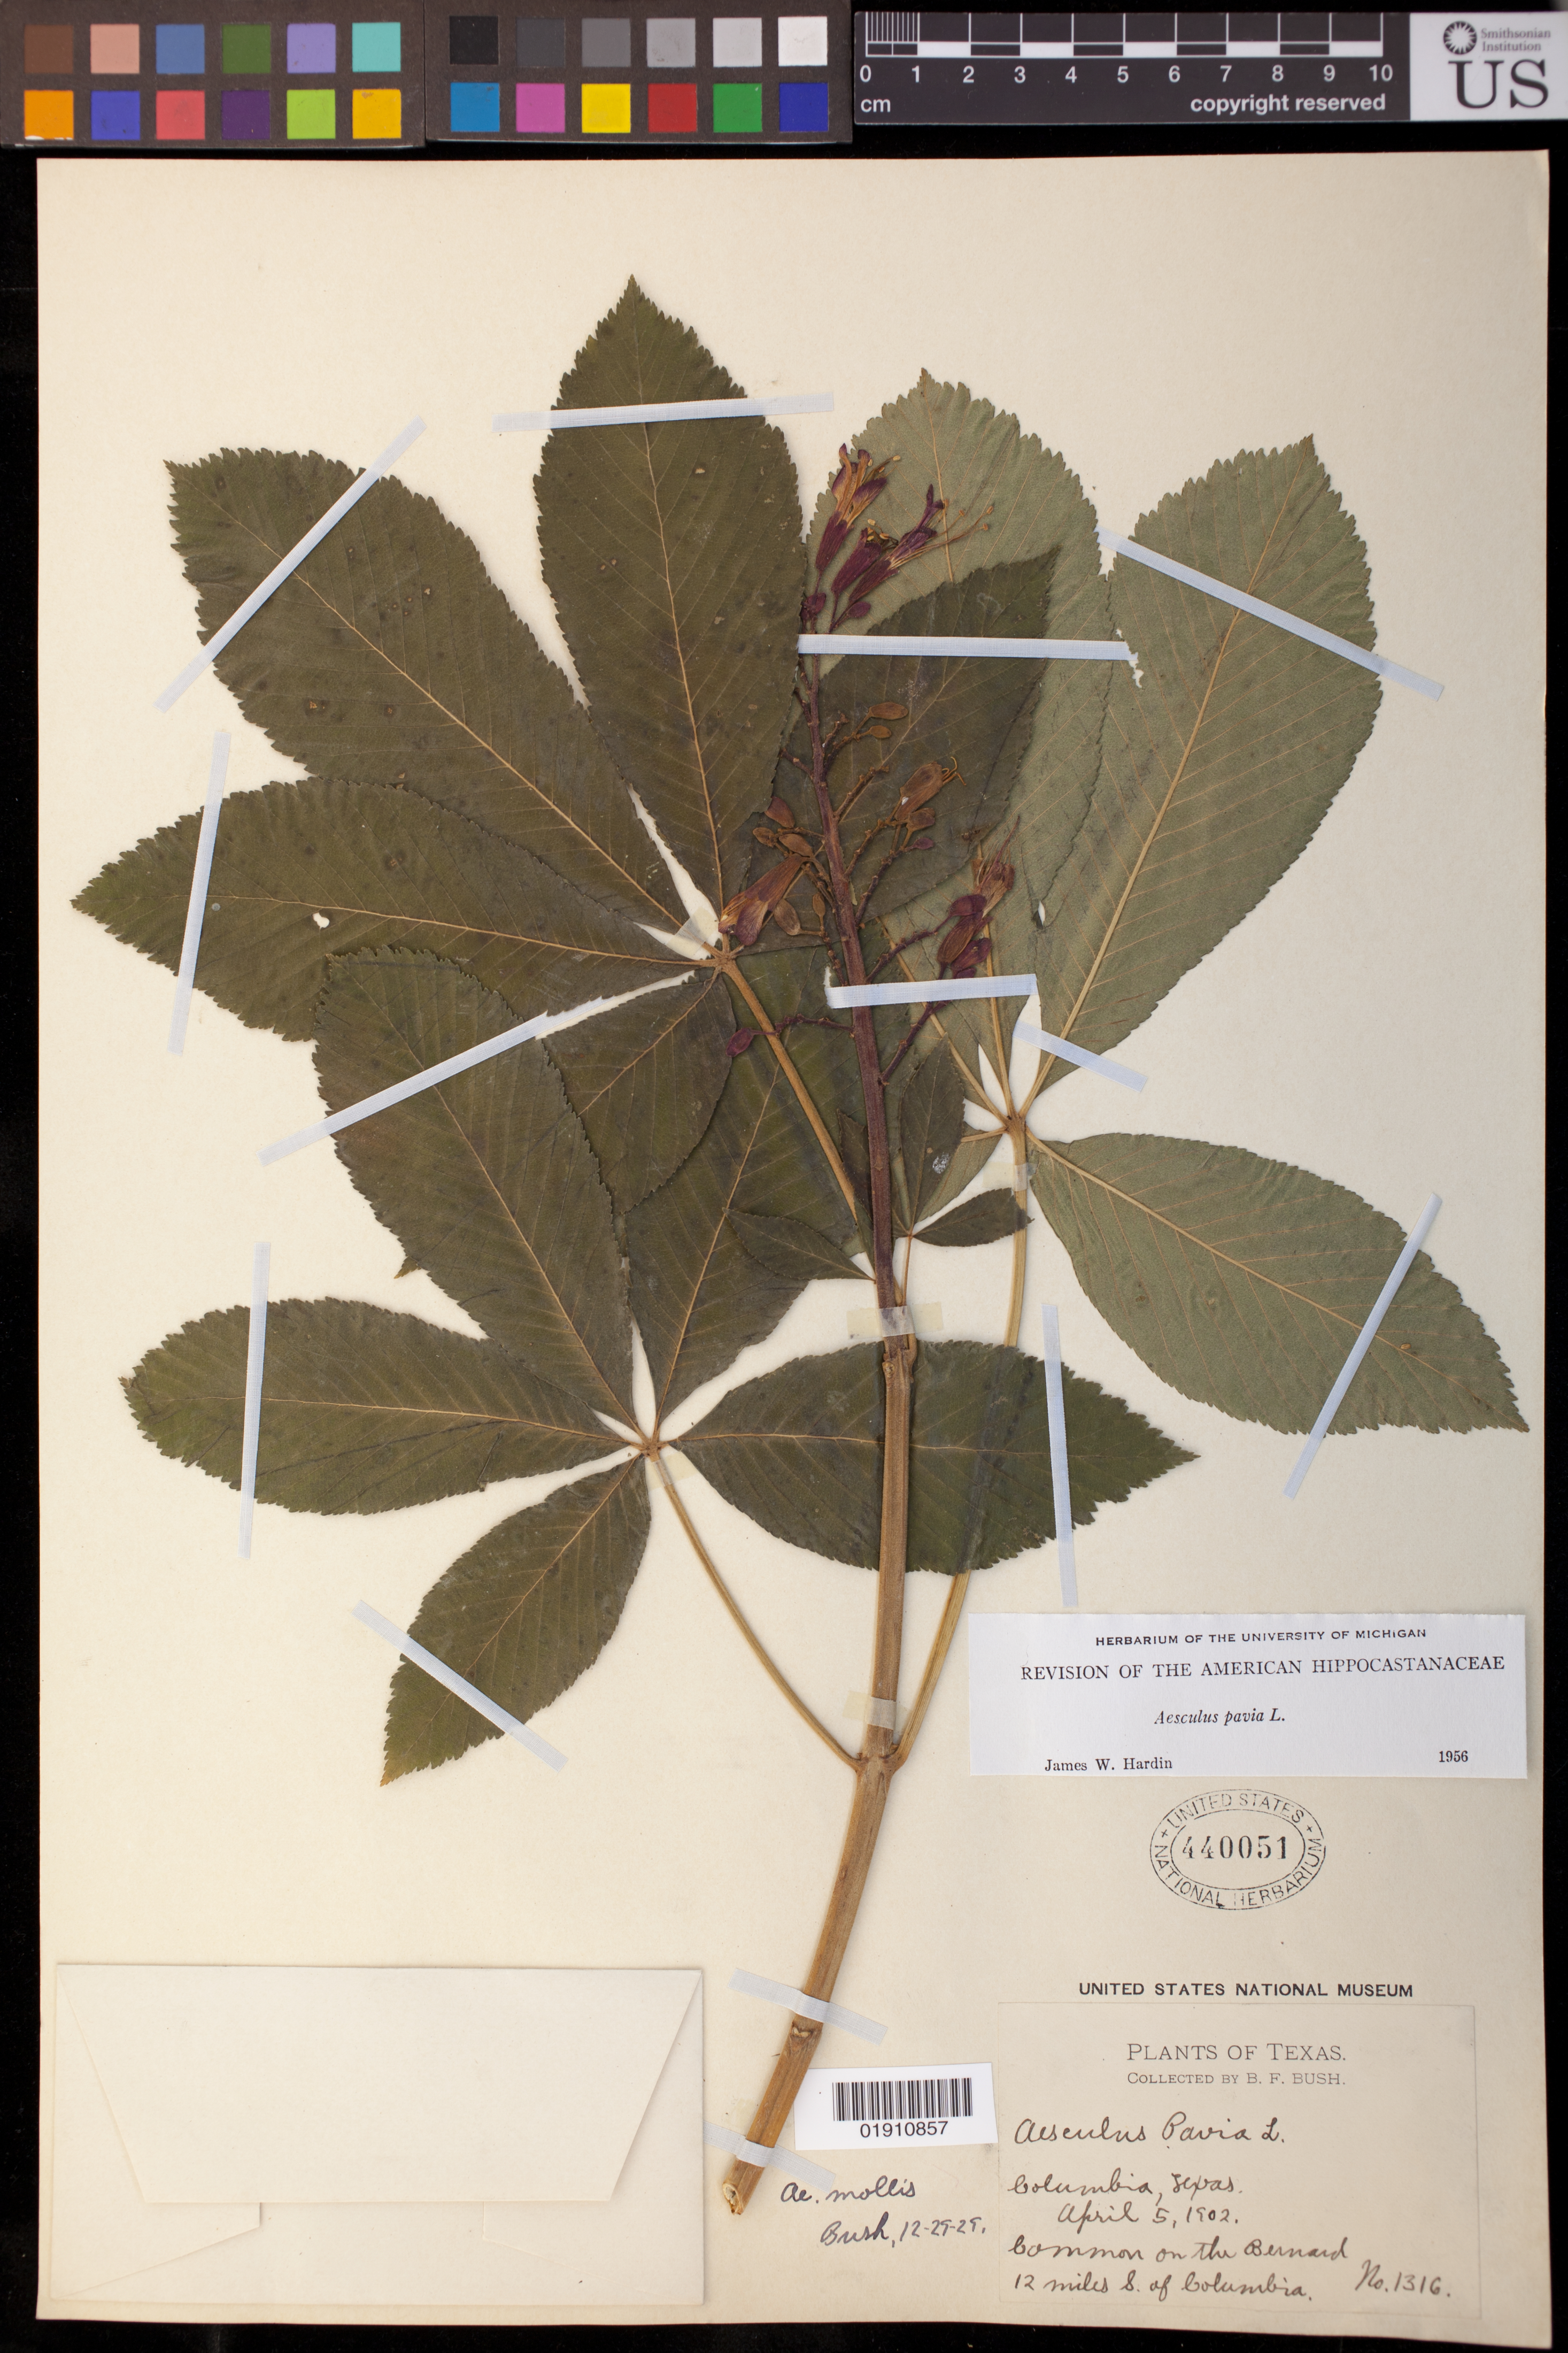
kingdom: Plantae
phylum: Tracheophyta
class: Magnoliopsida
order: Sapindales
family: Sapindaceae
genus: Aesculus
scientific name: Aesculus pavia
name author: L.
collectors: B. F. Bush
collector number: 1316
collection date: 1902-04-05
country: United States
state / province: Texas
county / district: Brazoria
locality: Common on the Bernard; 12 miles S. of Columbia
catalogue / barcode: US 440051